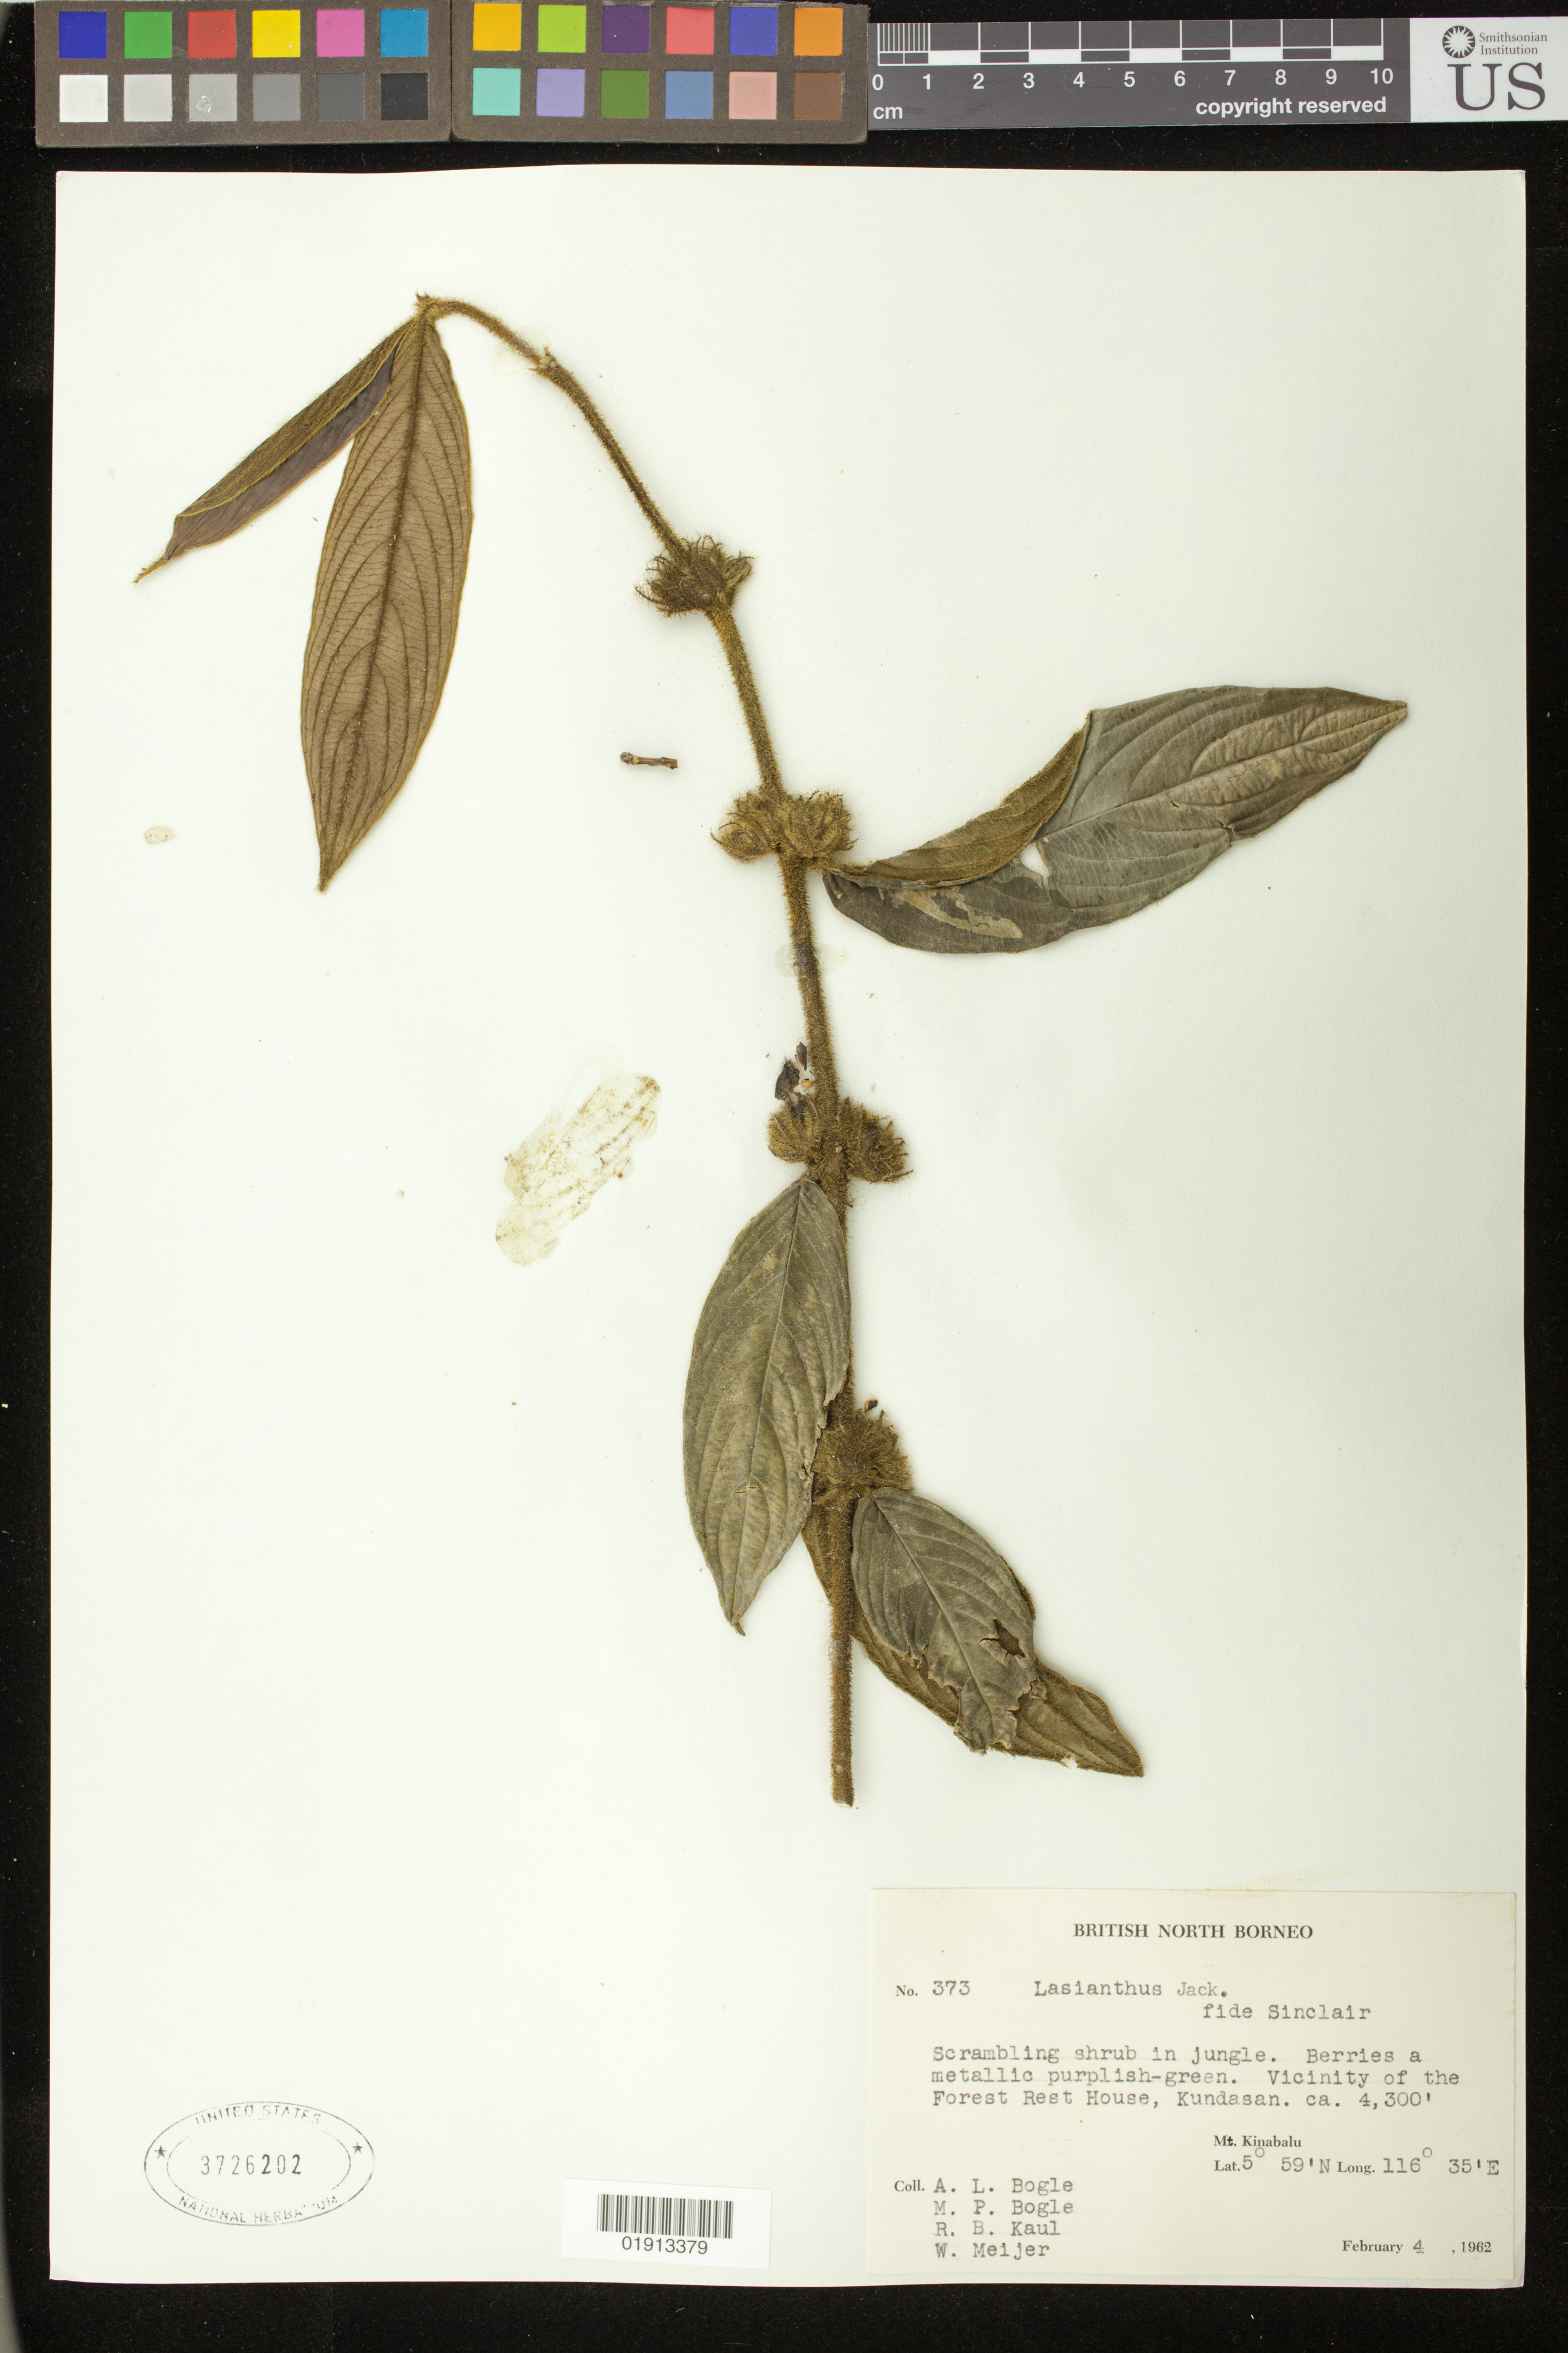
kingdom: Plantae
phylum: Tracheophyta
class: Magnoliopsida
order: Gentianales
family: Rubiaceae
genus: Lasianthus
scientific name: Lasianthus sp.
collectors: Bogle, A.L., M. Bogle, R. Kaul & -- Meijer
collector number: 373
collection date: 1962-02-04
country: Malaysia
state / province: Sabah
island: Borneo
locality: Vicinity of Forest Rest House, Kundasan, Mt. Kinabalu.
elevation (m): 1311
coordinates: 5 59 N, 116 35 E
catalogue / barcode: US 3726202